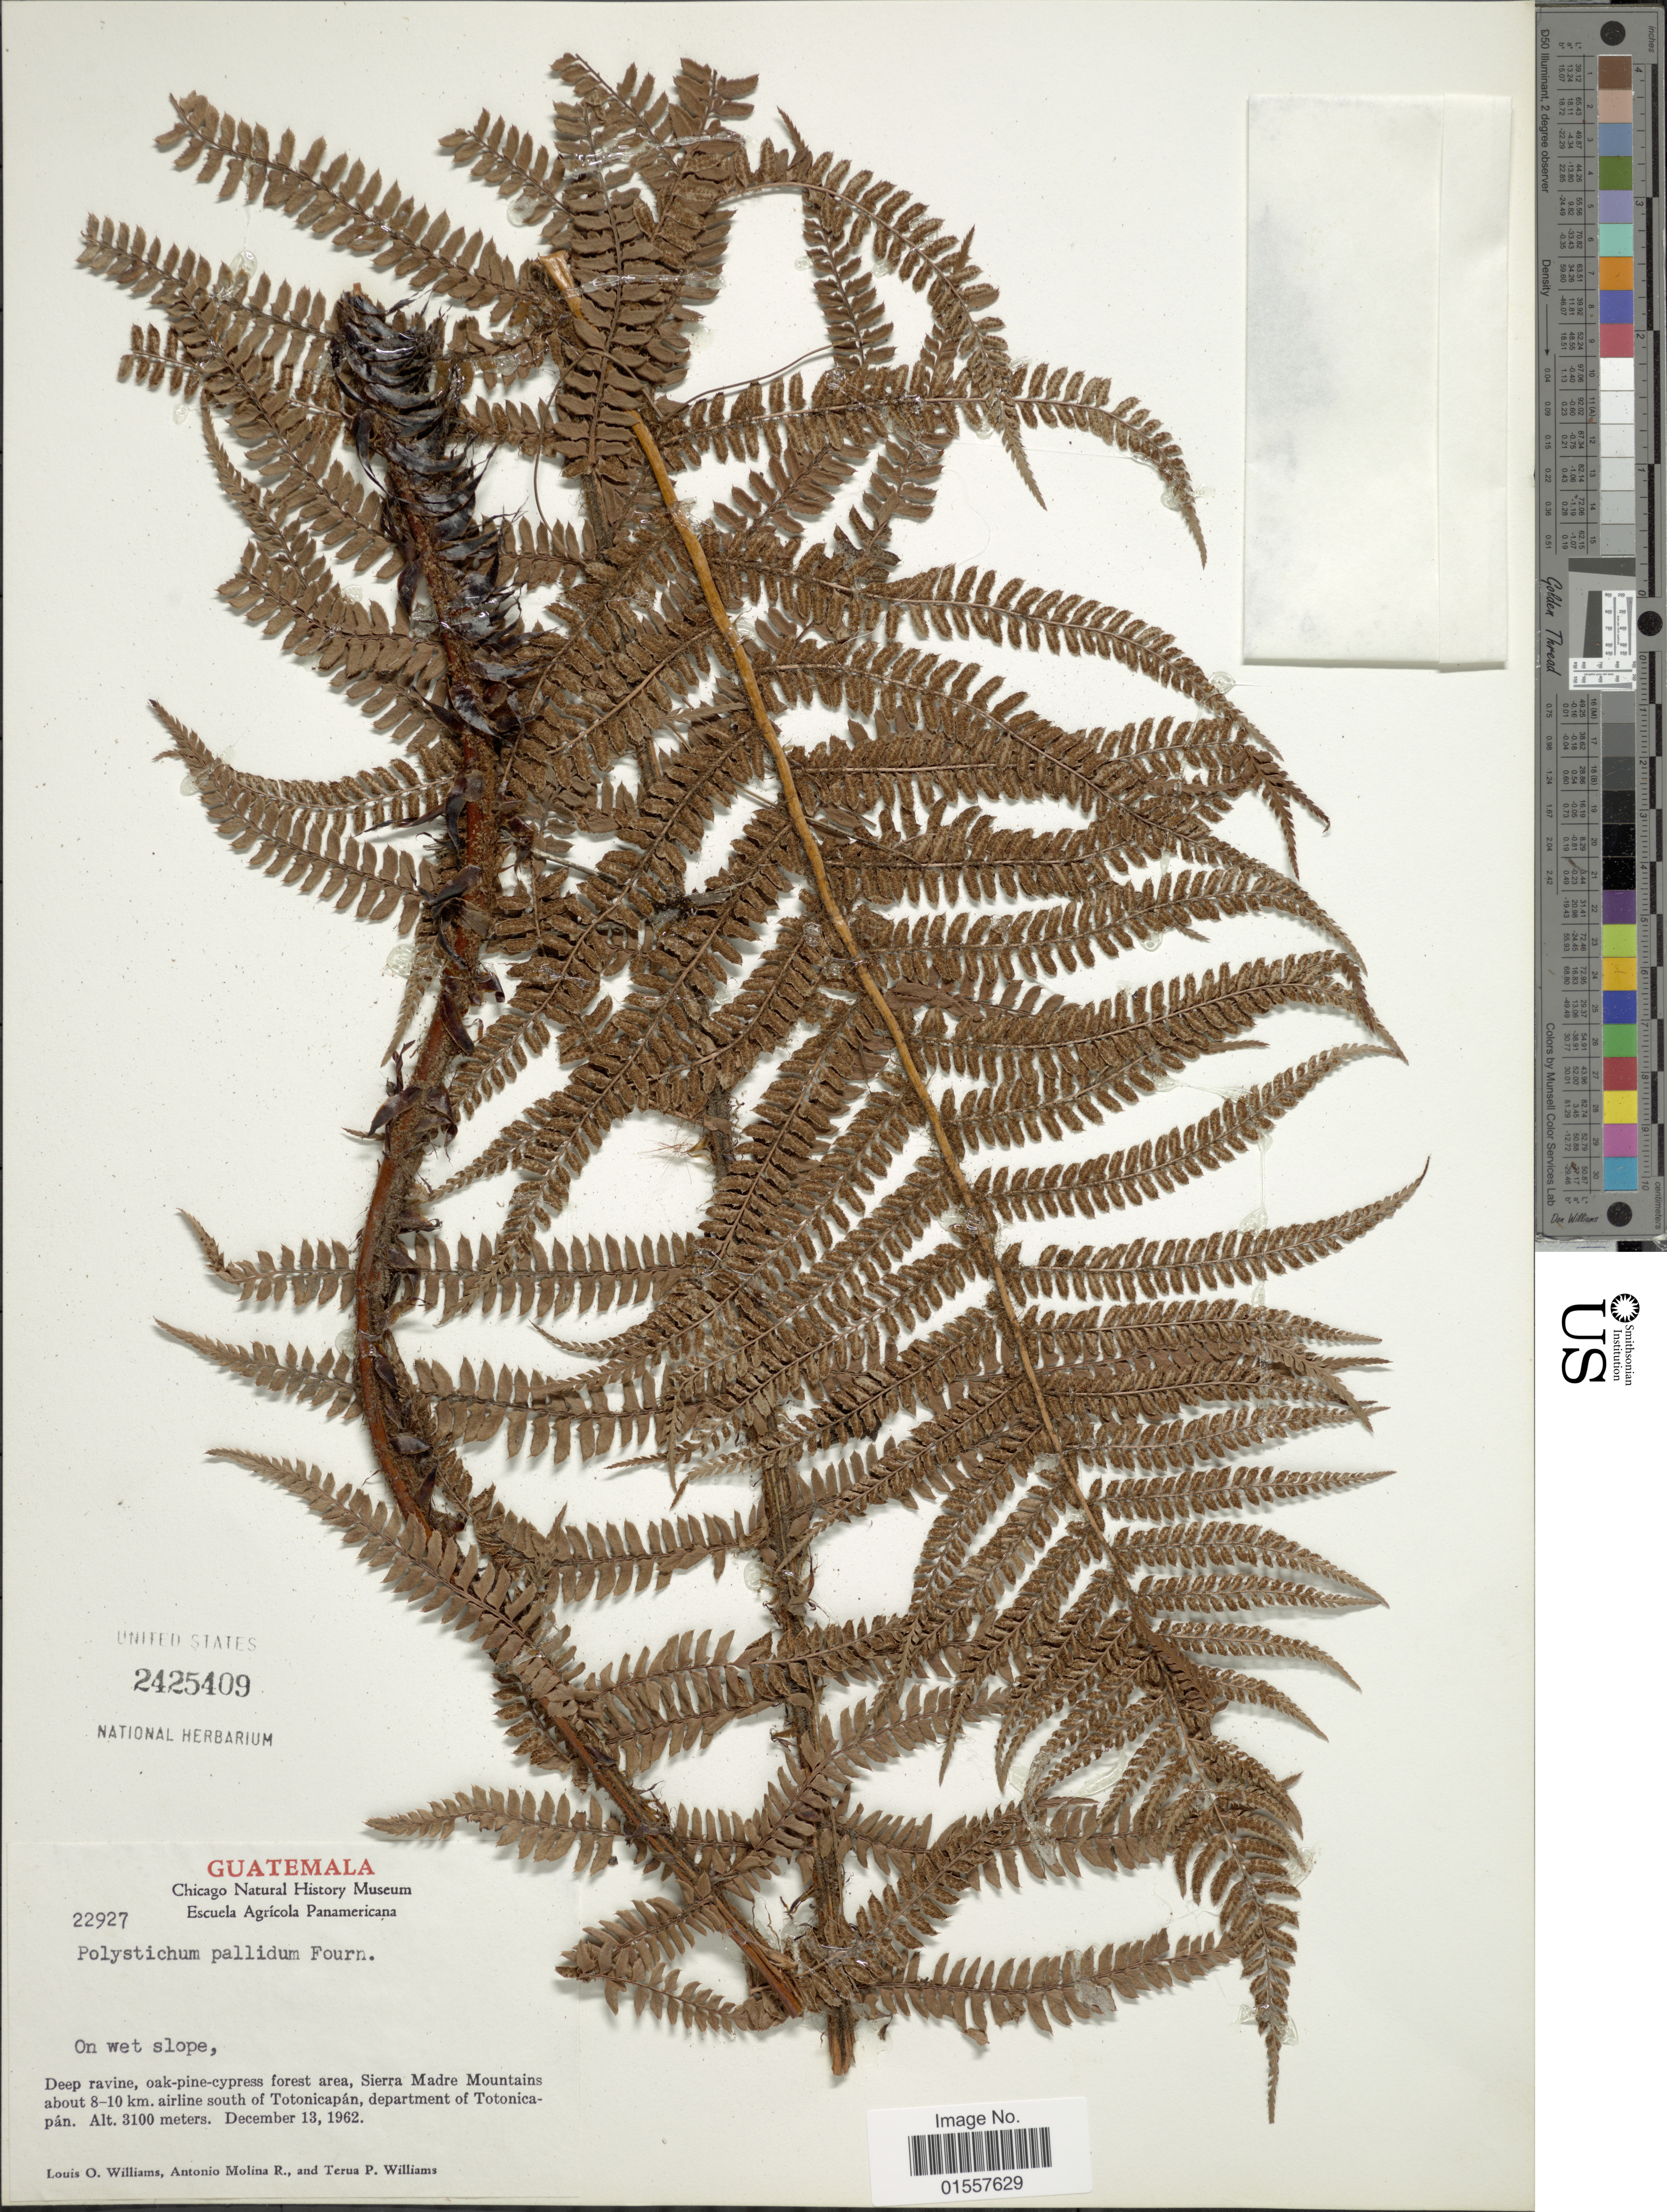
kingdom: Plantae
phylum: Tracheophyta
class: Polypodiopsida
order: Polypodiales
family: Dryopteridaceae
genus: Polystichum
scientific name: Polystichum distans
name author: E. Fourn.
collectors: L. O. Williams, A. Molina R. & T. P. Williams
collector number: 22927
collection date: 1962-12-13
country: Guatemala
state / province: Totonicapan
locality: Sierra Madre Mountains about 8-10 km. airline south of Totonicapan, department of Totonicapan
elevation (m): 3100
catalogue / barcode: US 2425409